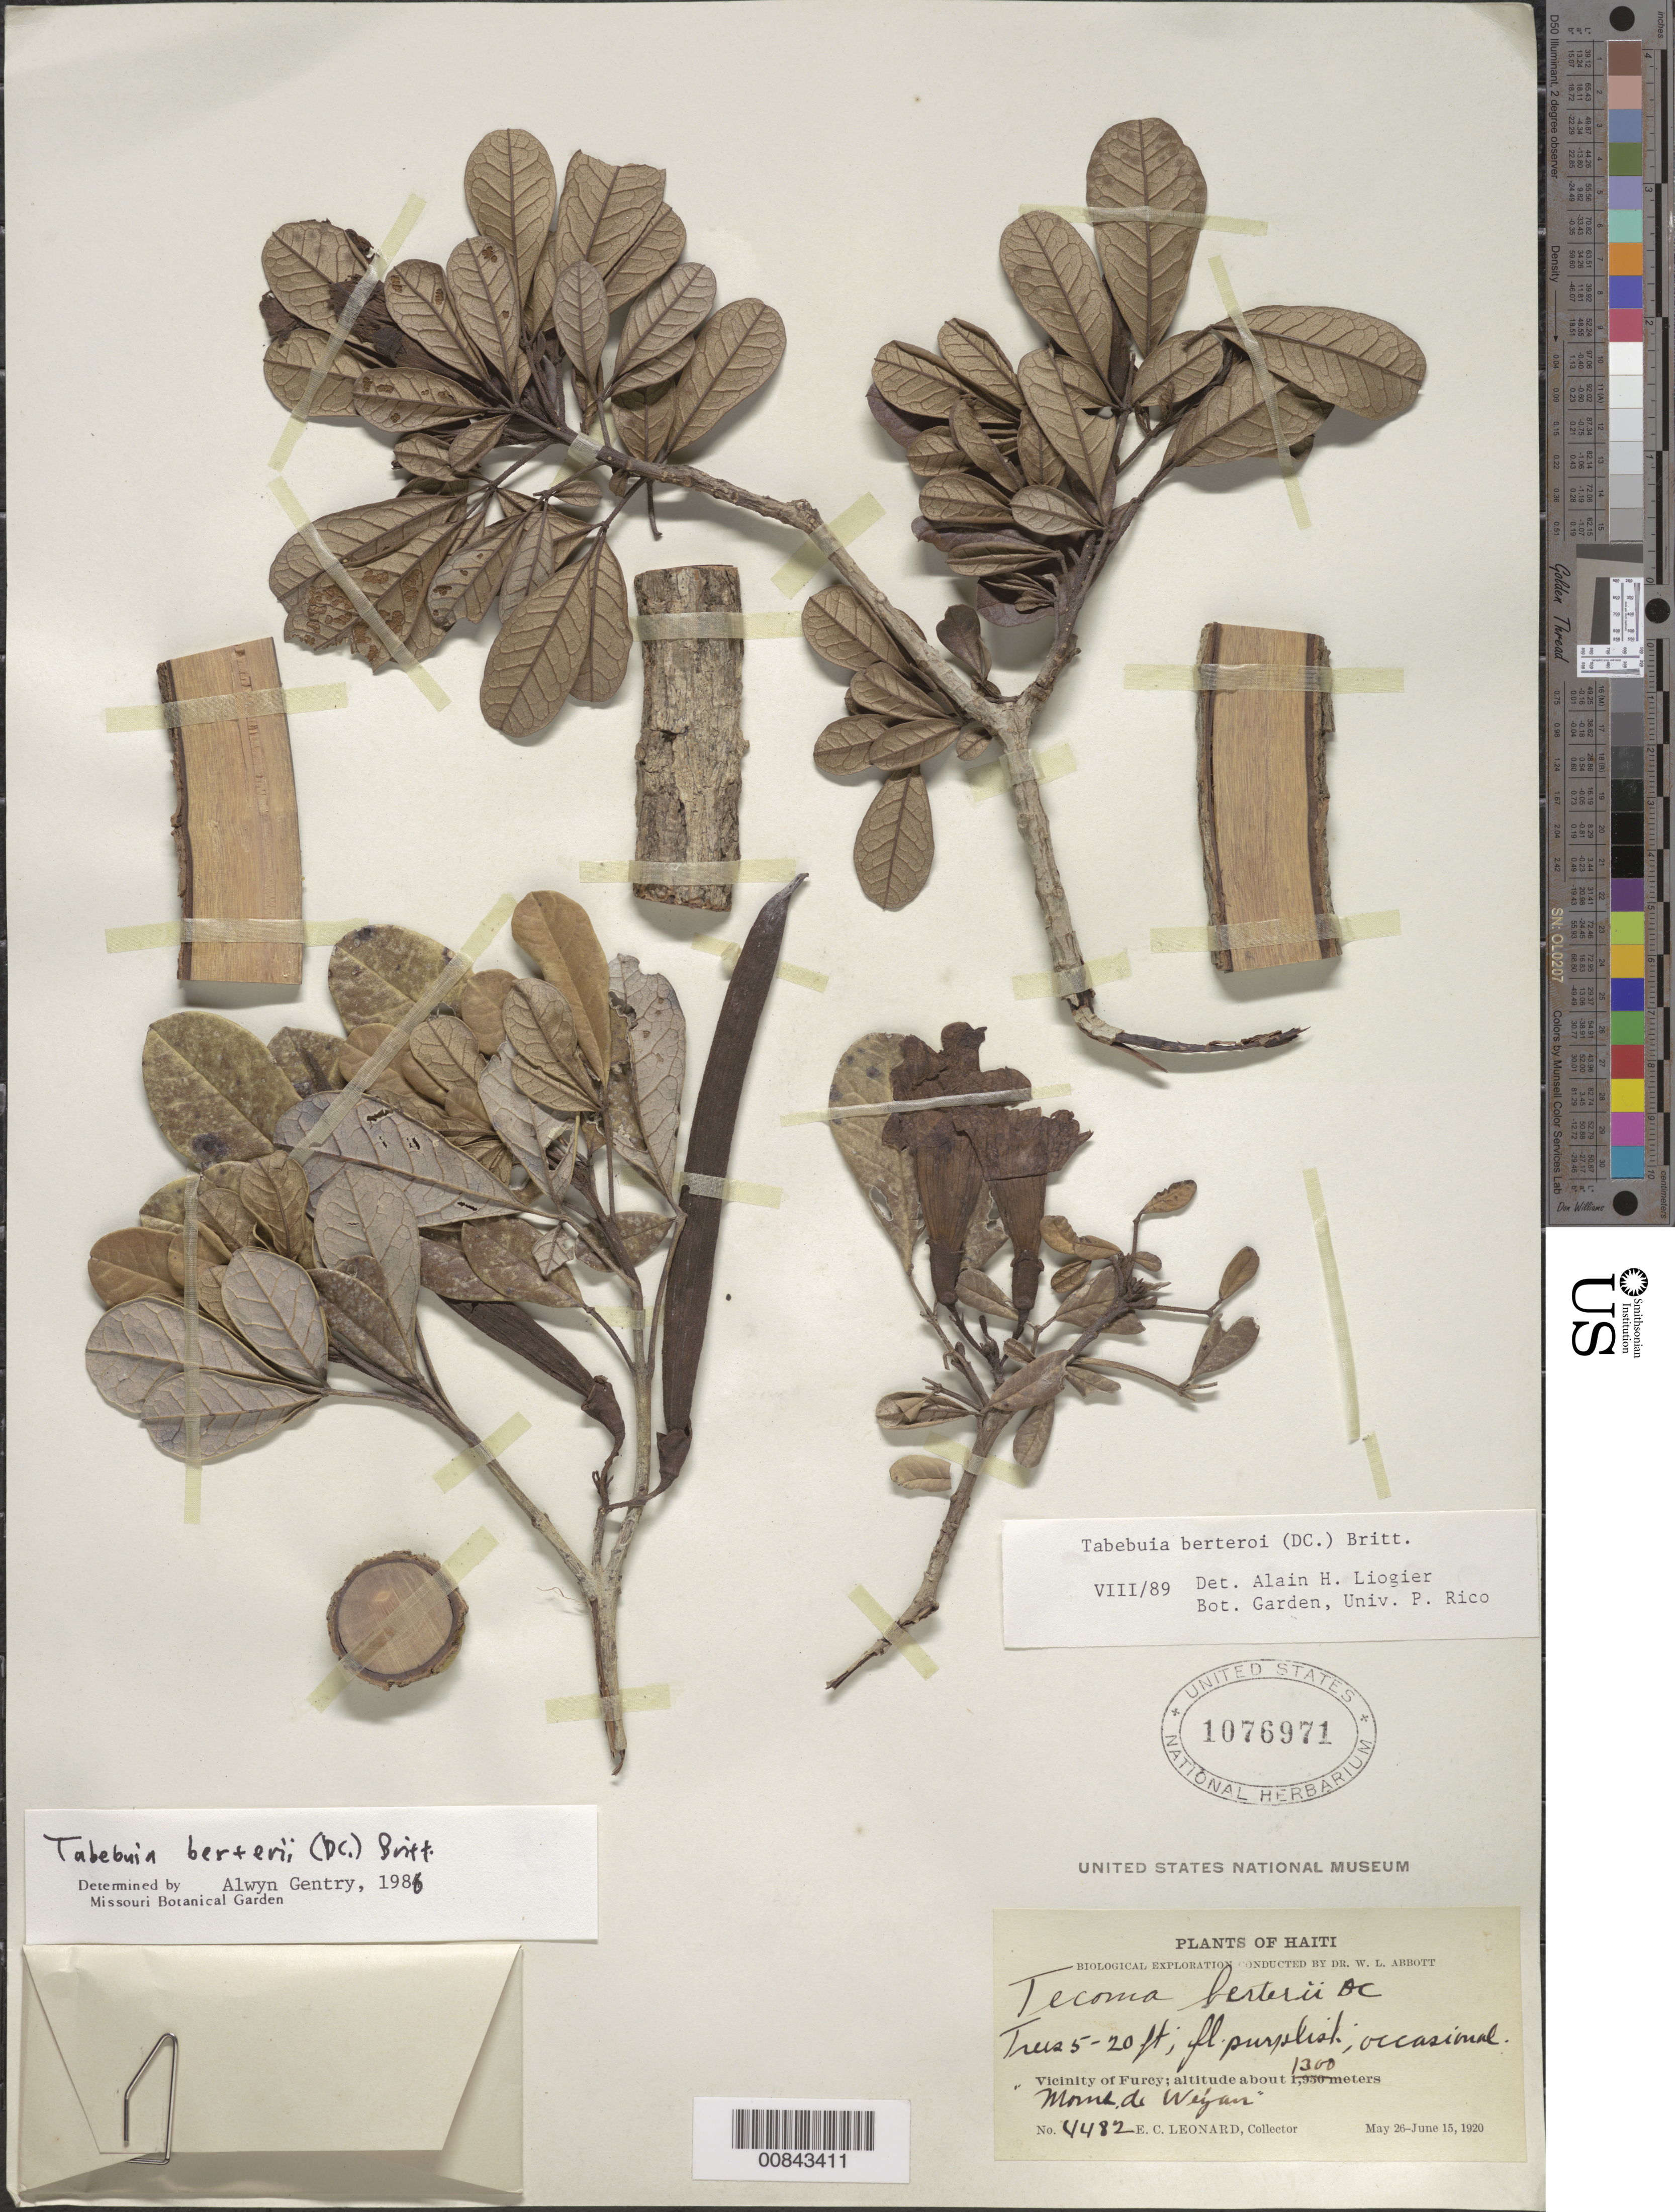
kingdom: Plantae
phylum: Tracheophyta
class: Magnoliopsida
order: Lamiales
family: Bignoniaceae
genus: Tabebuia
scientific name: Tabebuia berteroi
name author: (DC.) Britton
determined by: Liogier, Alain H.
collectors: E. C. Leonard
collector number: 4482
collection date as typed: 26 May 1920 to 15 Jun 1920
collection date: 1920-05-26/1920-06-15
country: Haiti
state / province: Ouest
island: Hispaniola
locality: vicinity of Furcy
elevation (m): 1300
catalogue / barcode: US 1076971